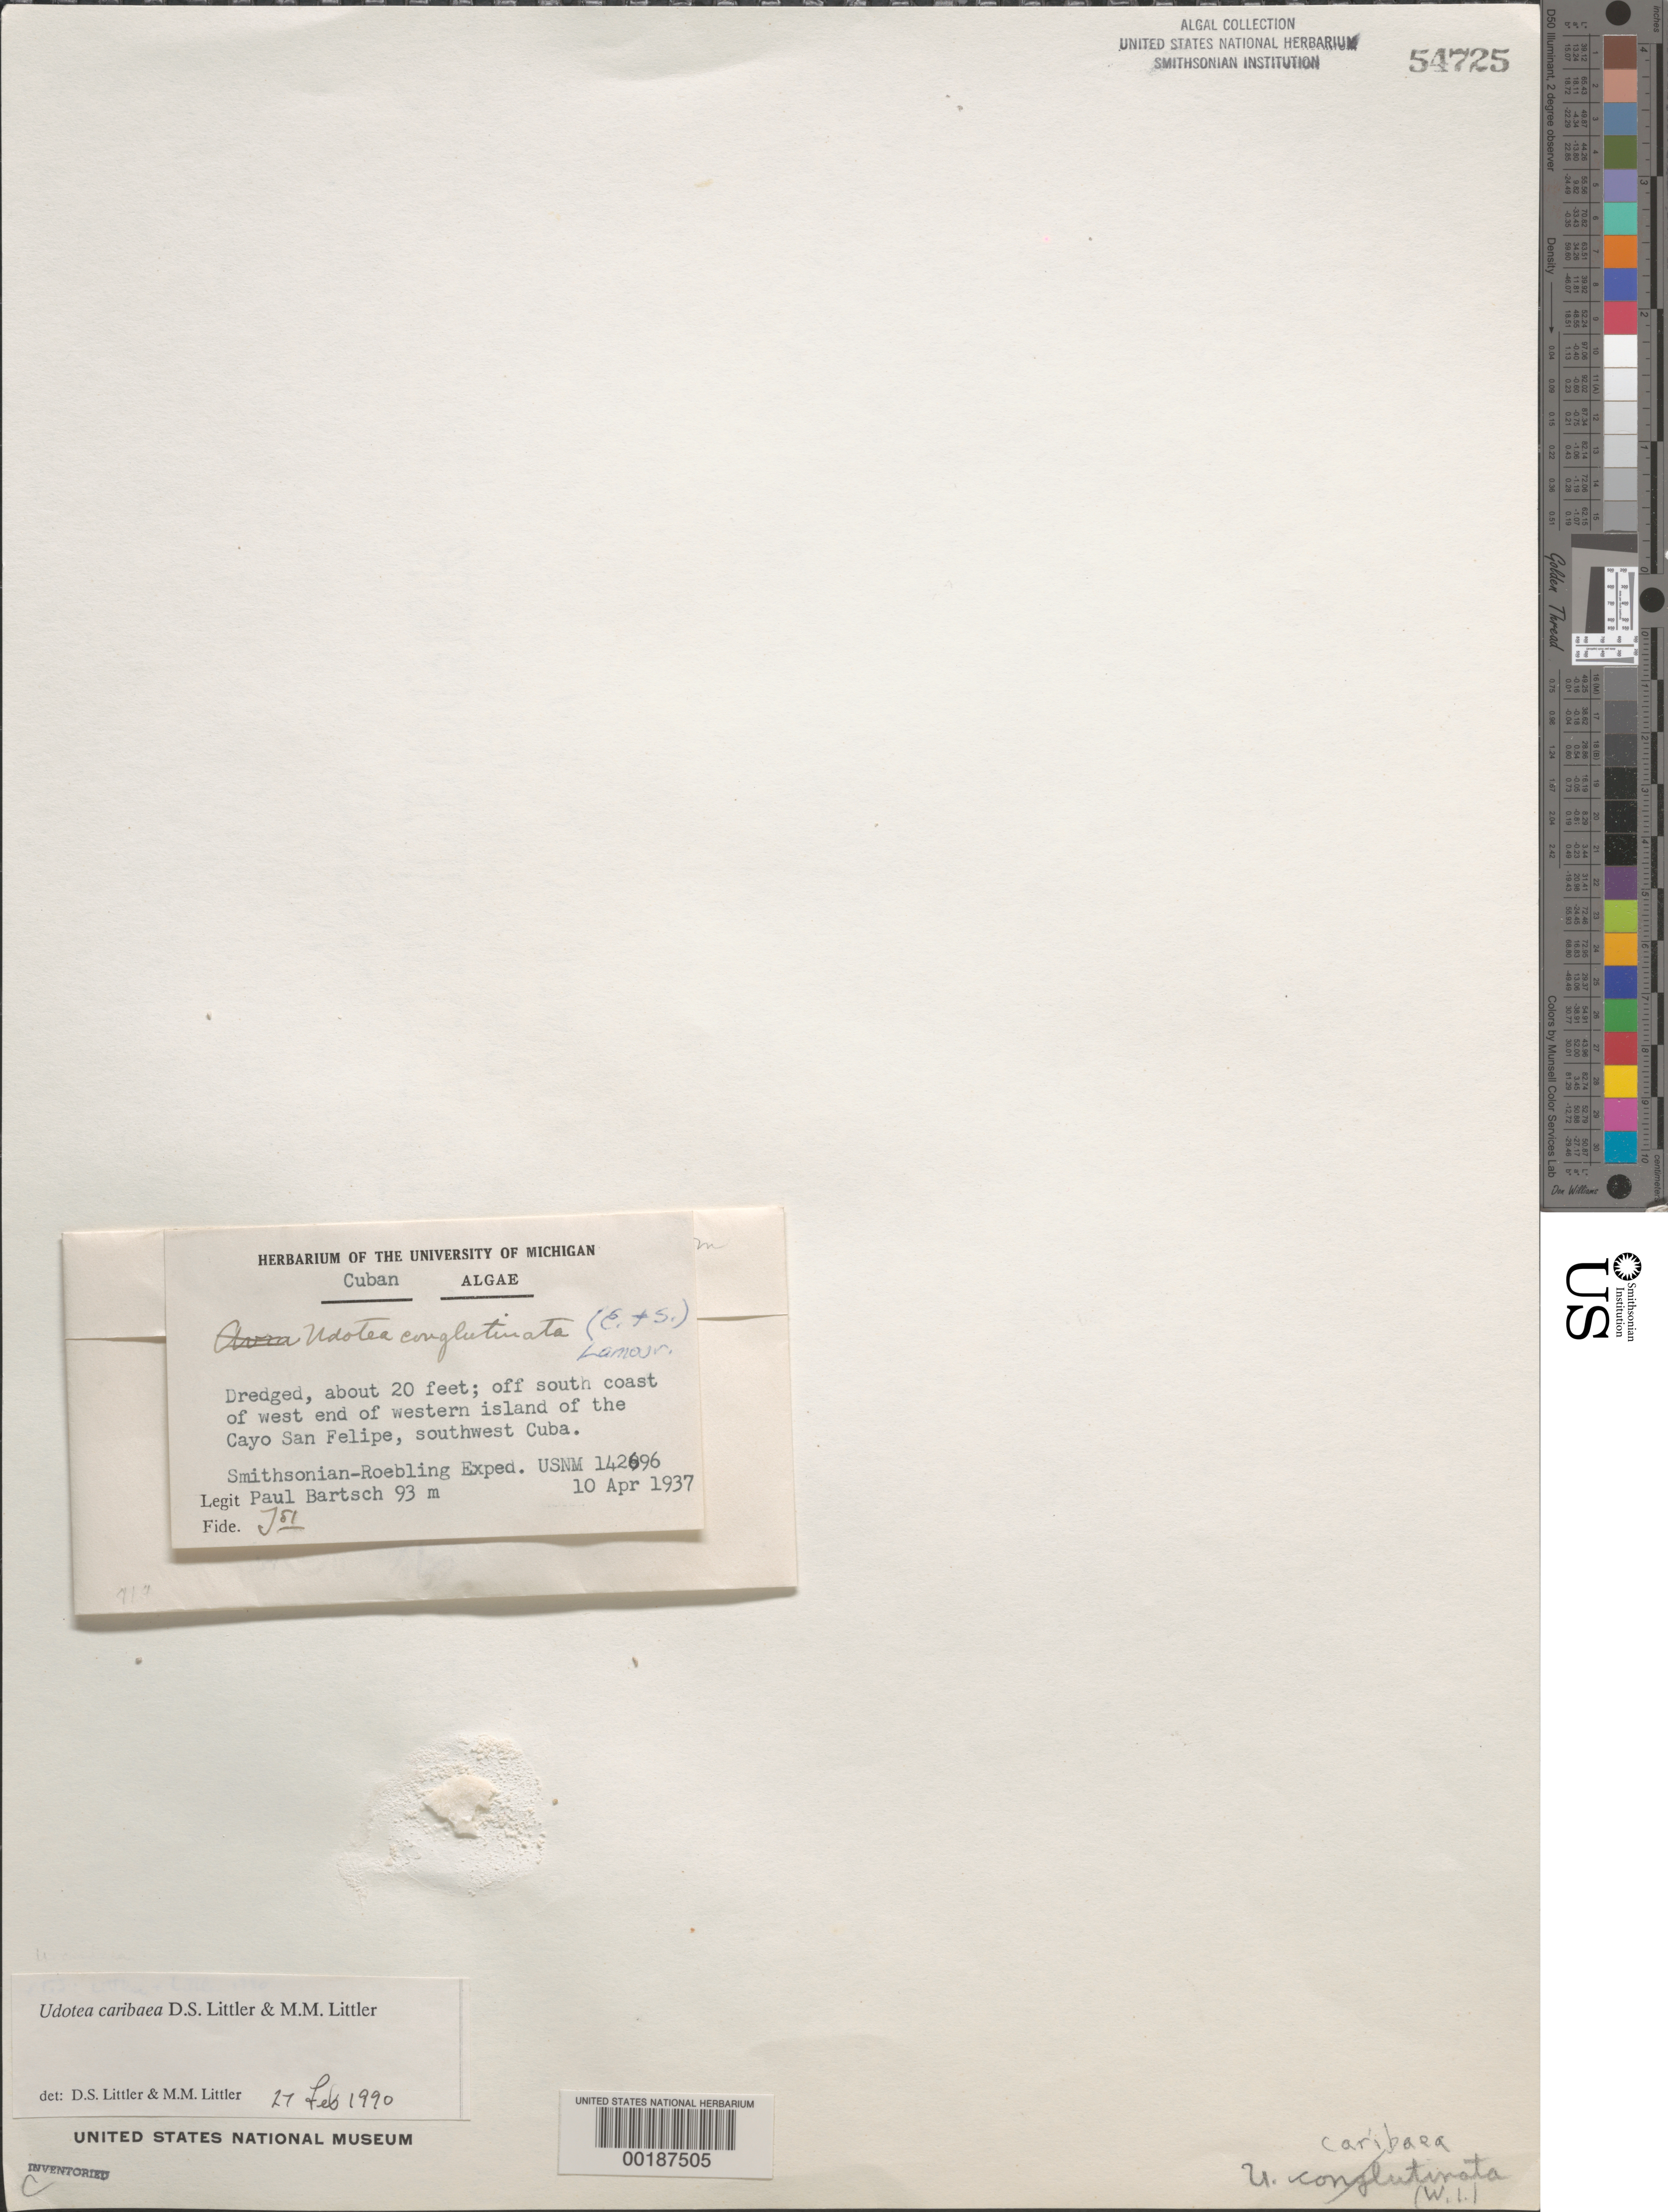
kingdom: Plantae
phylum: Chlorophyta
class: Ulvophyceae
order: Bryopsidales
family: Udoteaceae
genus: Udotea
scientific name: Udotea caribaea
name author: D.S. Littler & Littler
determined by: Littler, D. S.; Littler, M. M.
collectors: P. Bartsch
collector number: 93m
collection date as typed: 10 Apr 1937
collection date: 1937-04-10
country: Cuba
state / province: Pinar del Río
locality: Cayo san felipe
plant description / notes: Smithsonian-Roebling Expedition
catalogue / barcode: US 54725